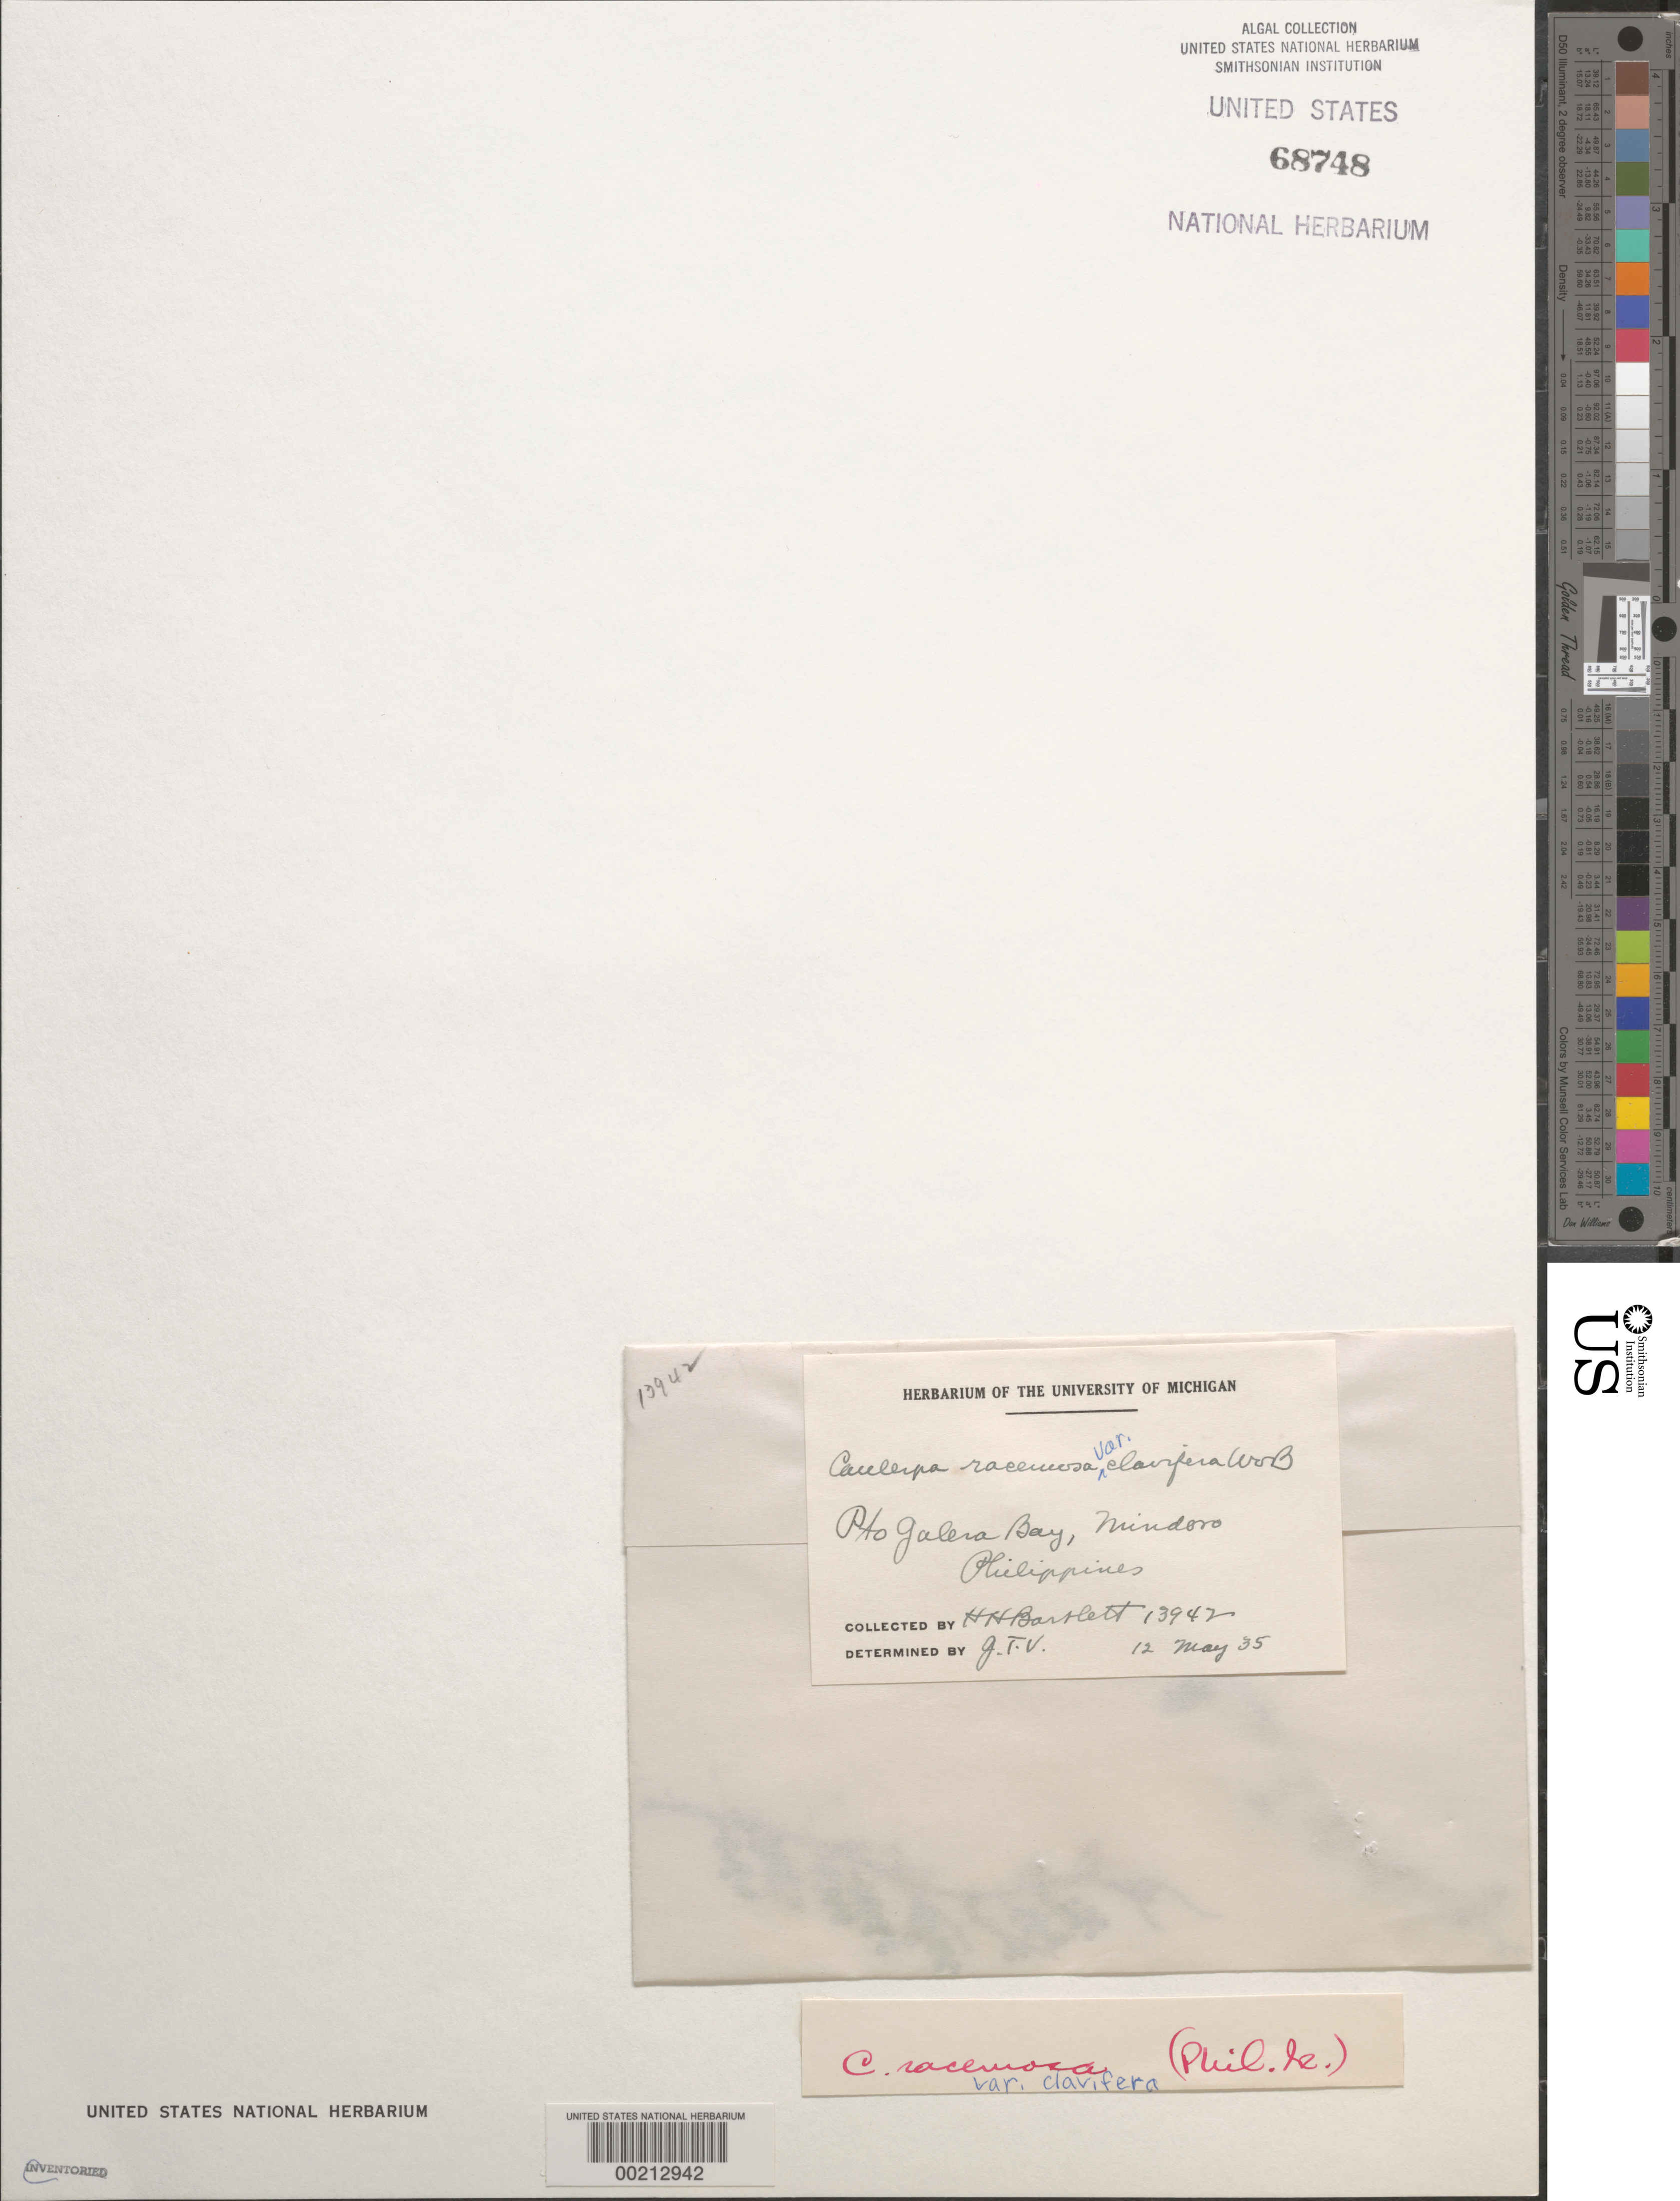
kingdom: Plantae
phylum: Chlorophyta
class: Ulvophyceae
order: Bryopsidales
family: Caulerpaceae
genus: Caulerpa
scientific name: Caulerpa racemosa var. clavifera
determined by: Velasquez, G. T.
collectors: H. H. Bartlett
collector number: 13942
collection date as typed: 12 May 1935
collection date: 1935-05-12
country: Philippines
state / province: Mimaropa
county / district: Mindoro Oriental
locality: Puerto galera bay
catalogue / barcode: US 68748